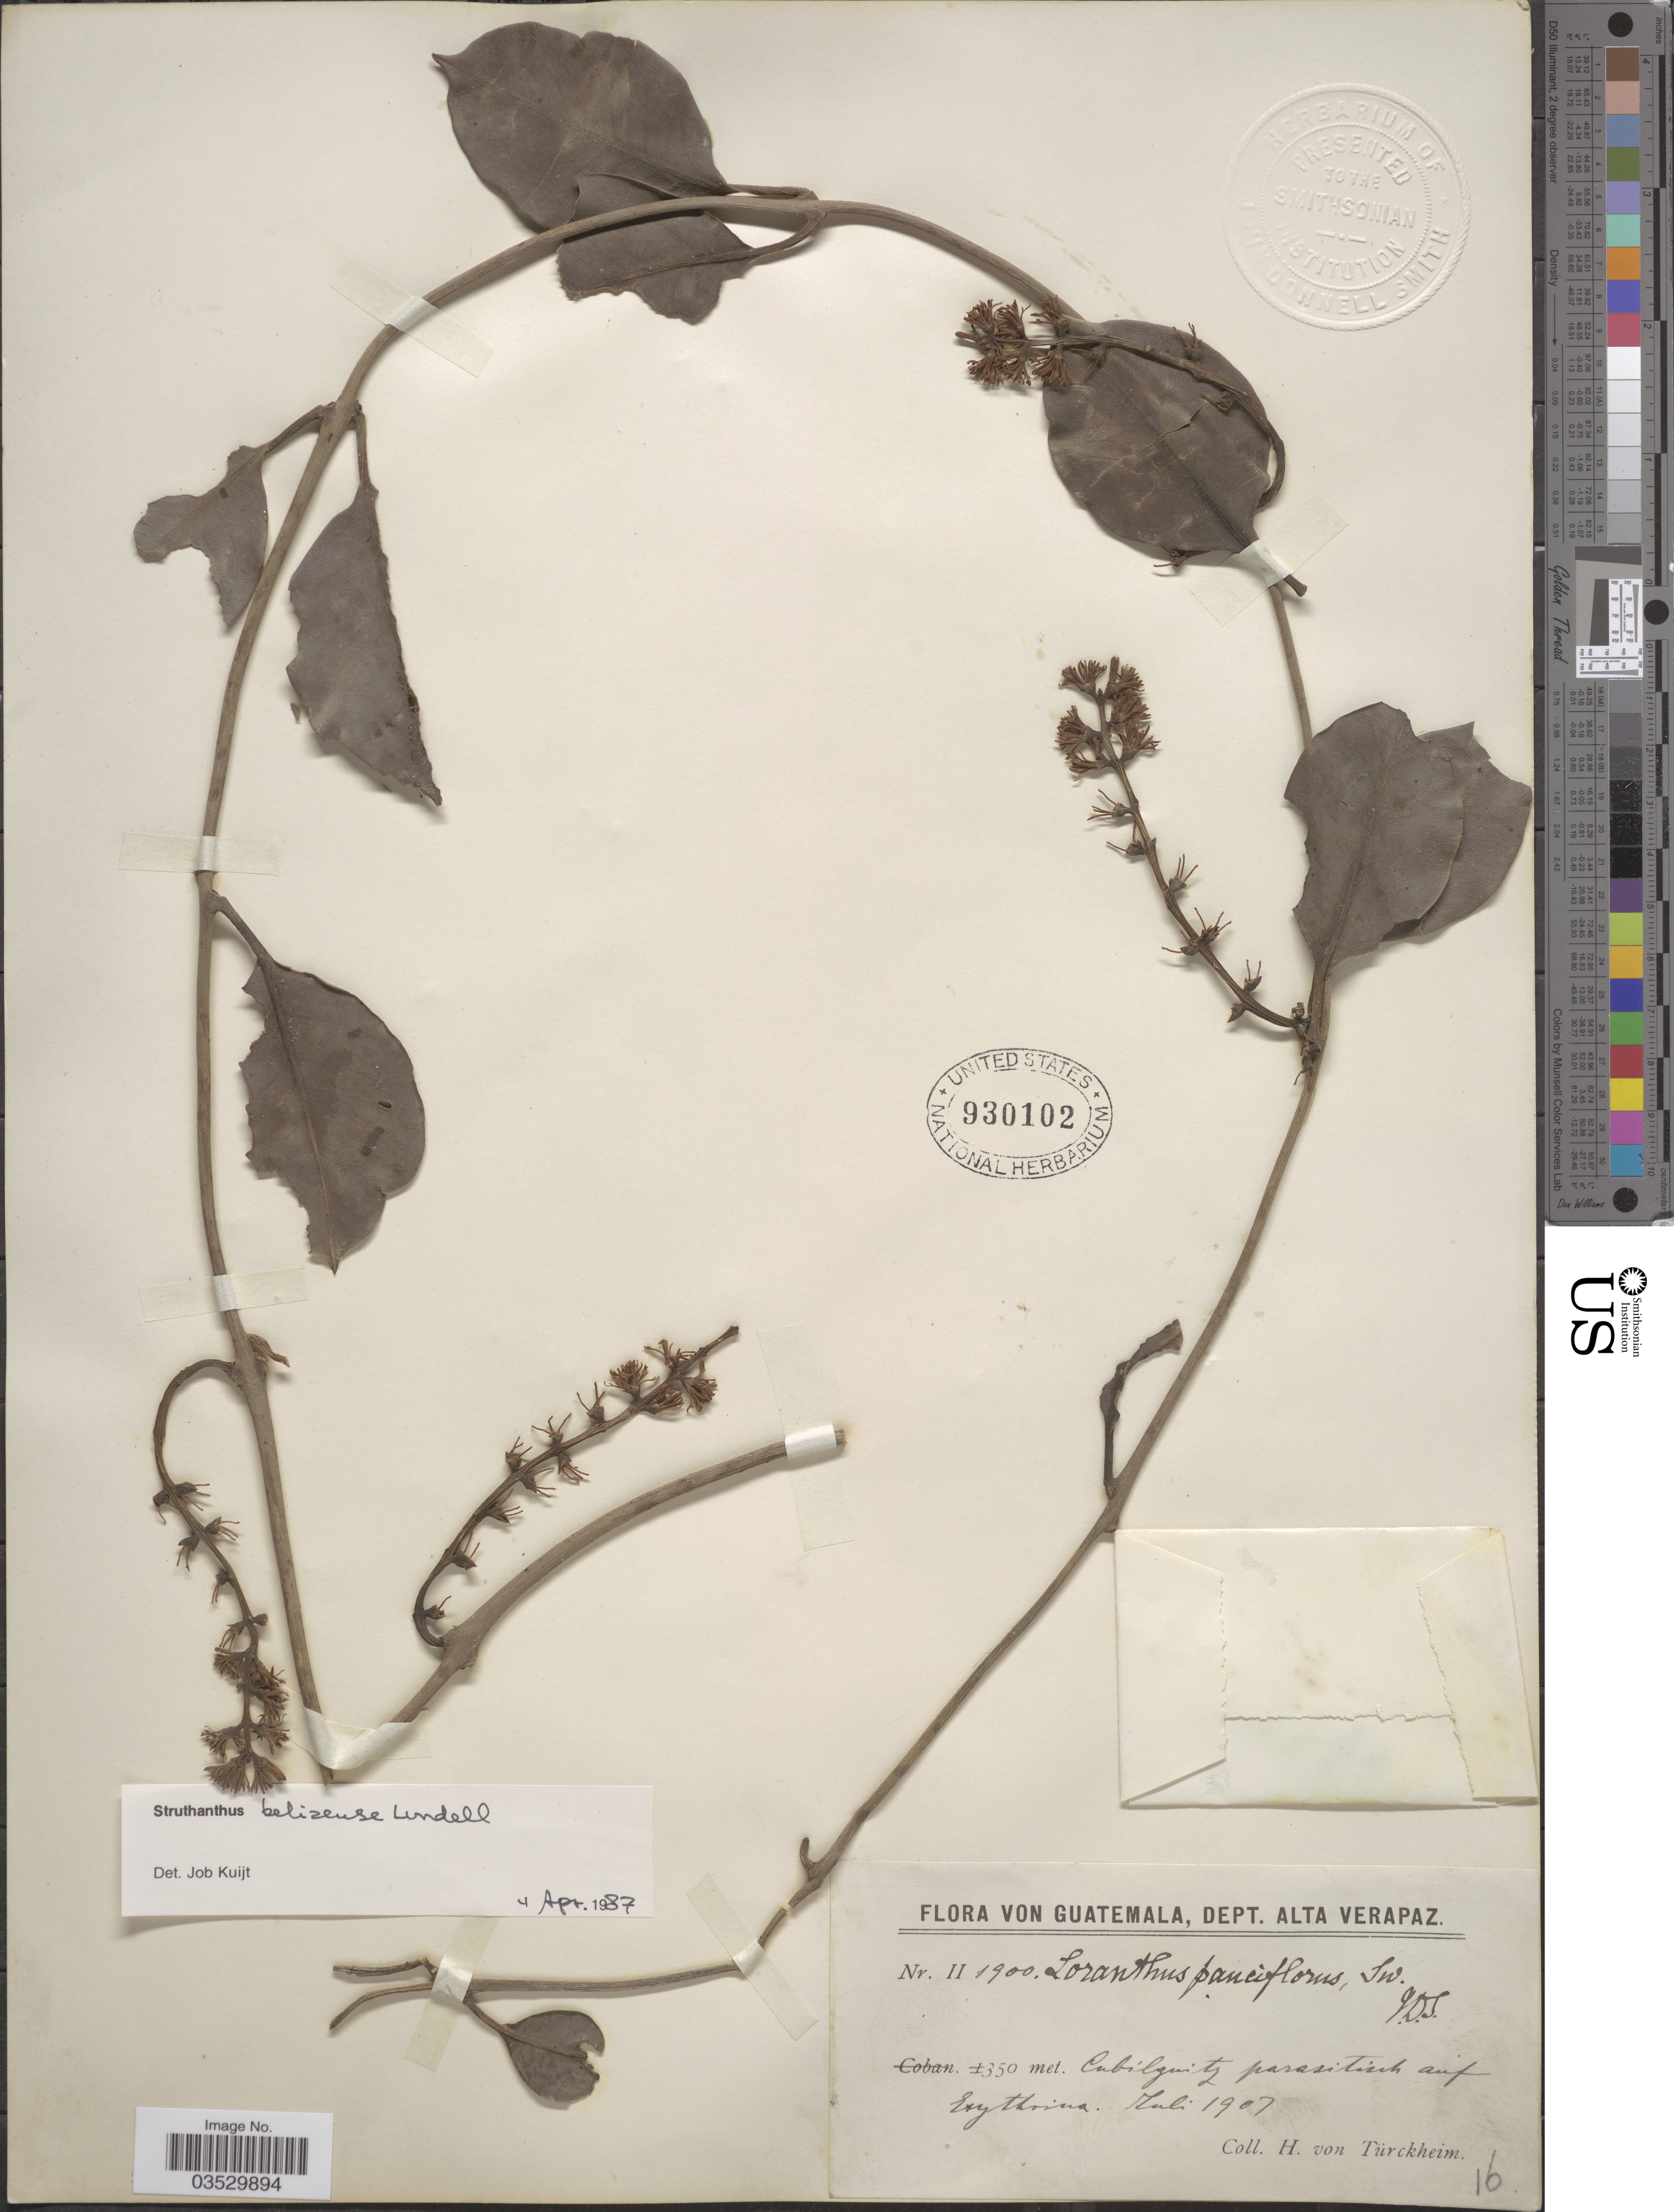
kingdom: Plantae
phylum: Tracheophyta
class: Magnoliopsida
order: Santalales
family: Loranthaceae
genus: Struthanthus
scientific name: Struthanthus belizensis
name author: Lundell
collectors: H. von Türckheim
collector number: II1900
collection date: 1907-07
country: Guatemala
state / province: Alta Verapaz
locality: Dept. Alta Verapaz. Cubilgüitz, parasitisch auf Erythrina [parasitic on Erythrina].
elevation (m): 350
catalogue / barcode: US 930102